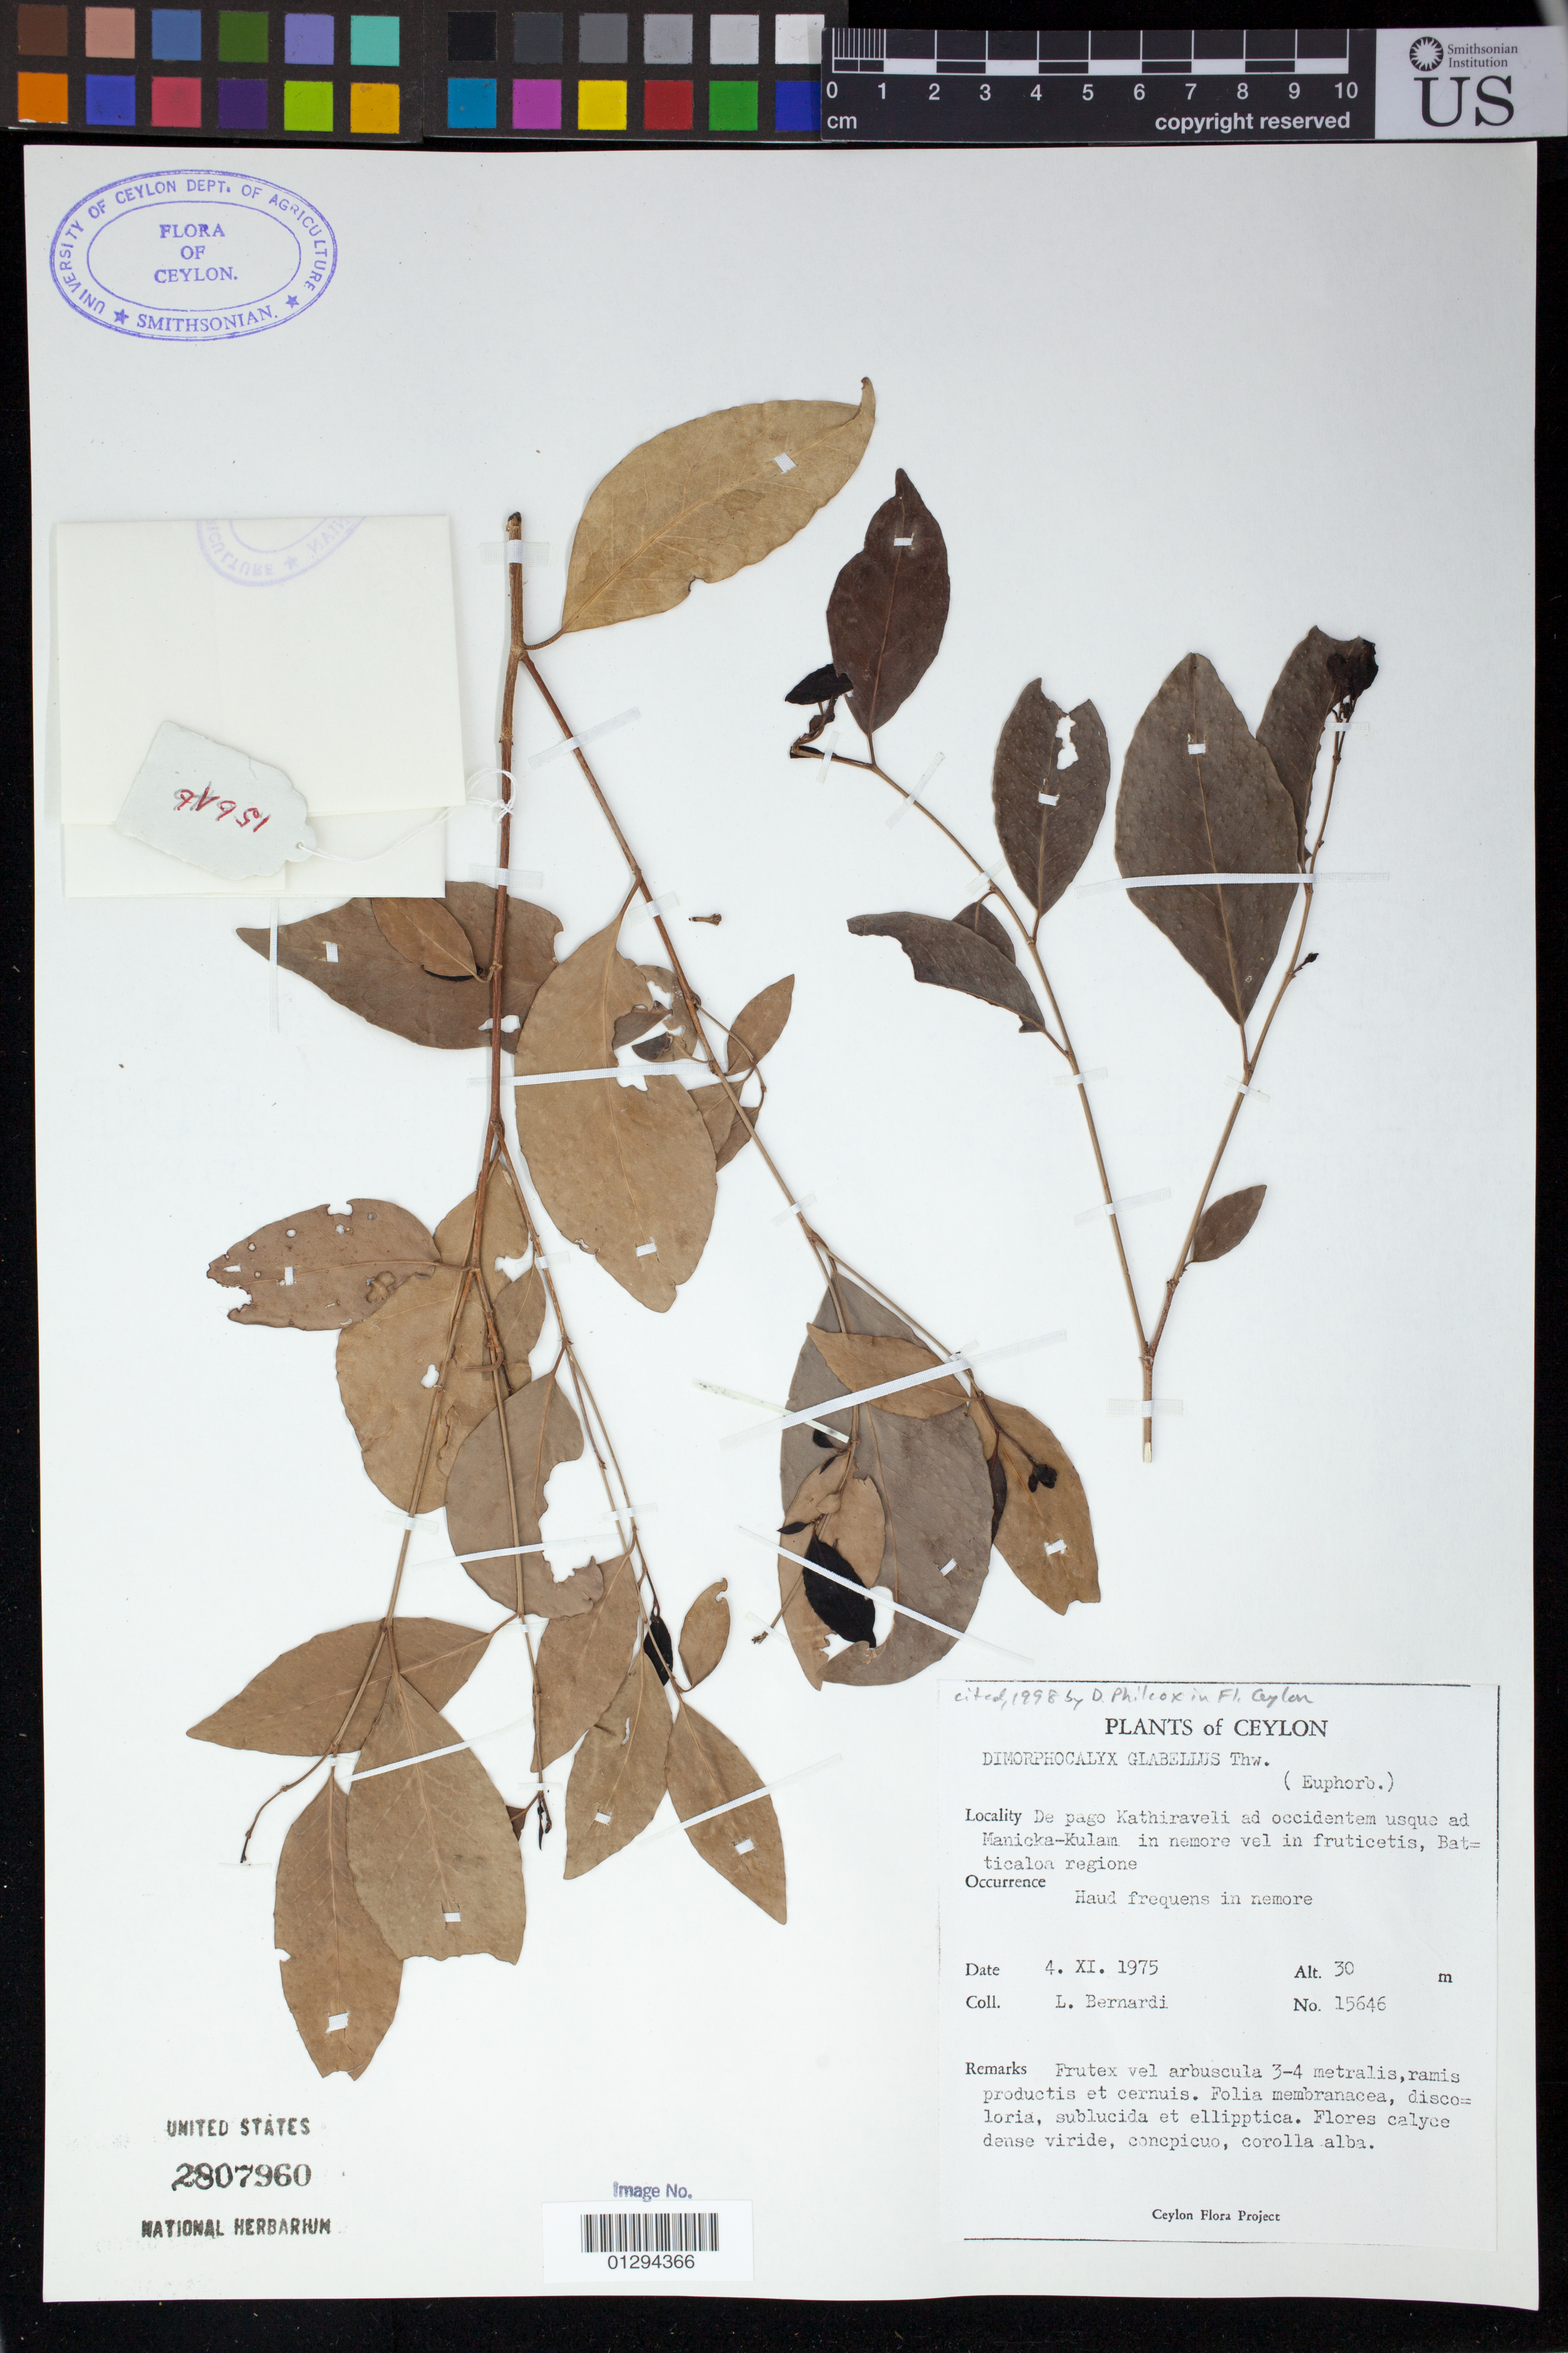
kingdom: Plantae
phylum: Tracheophyta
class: Magnoliopsida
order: Malpighiales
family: Euphorbiaceae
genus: Dimorphocalyx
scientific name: Dimorphocalyx glabellus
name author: Thwaites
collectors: L. Bernardi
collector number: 15646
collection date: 1975-11-04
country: Sri Lanka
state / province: Eastern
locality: De pago Kathiraveli ad occidentem usque ad Manicka-Kulam, Batticaloa regione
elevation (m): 30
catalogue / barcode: US 2807960